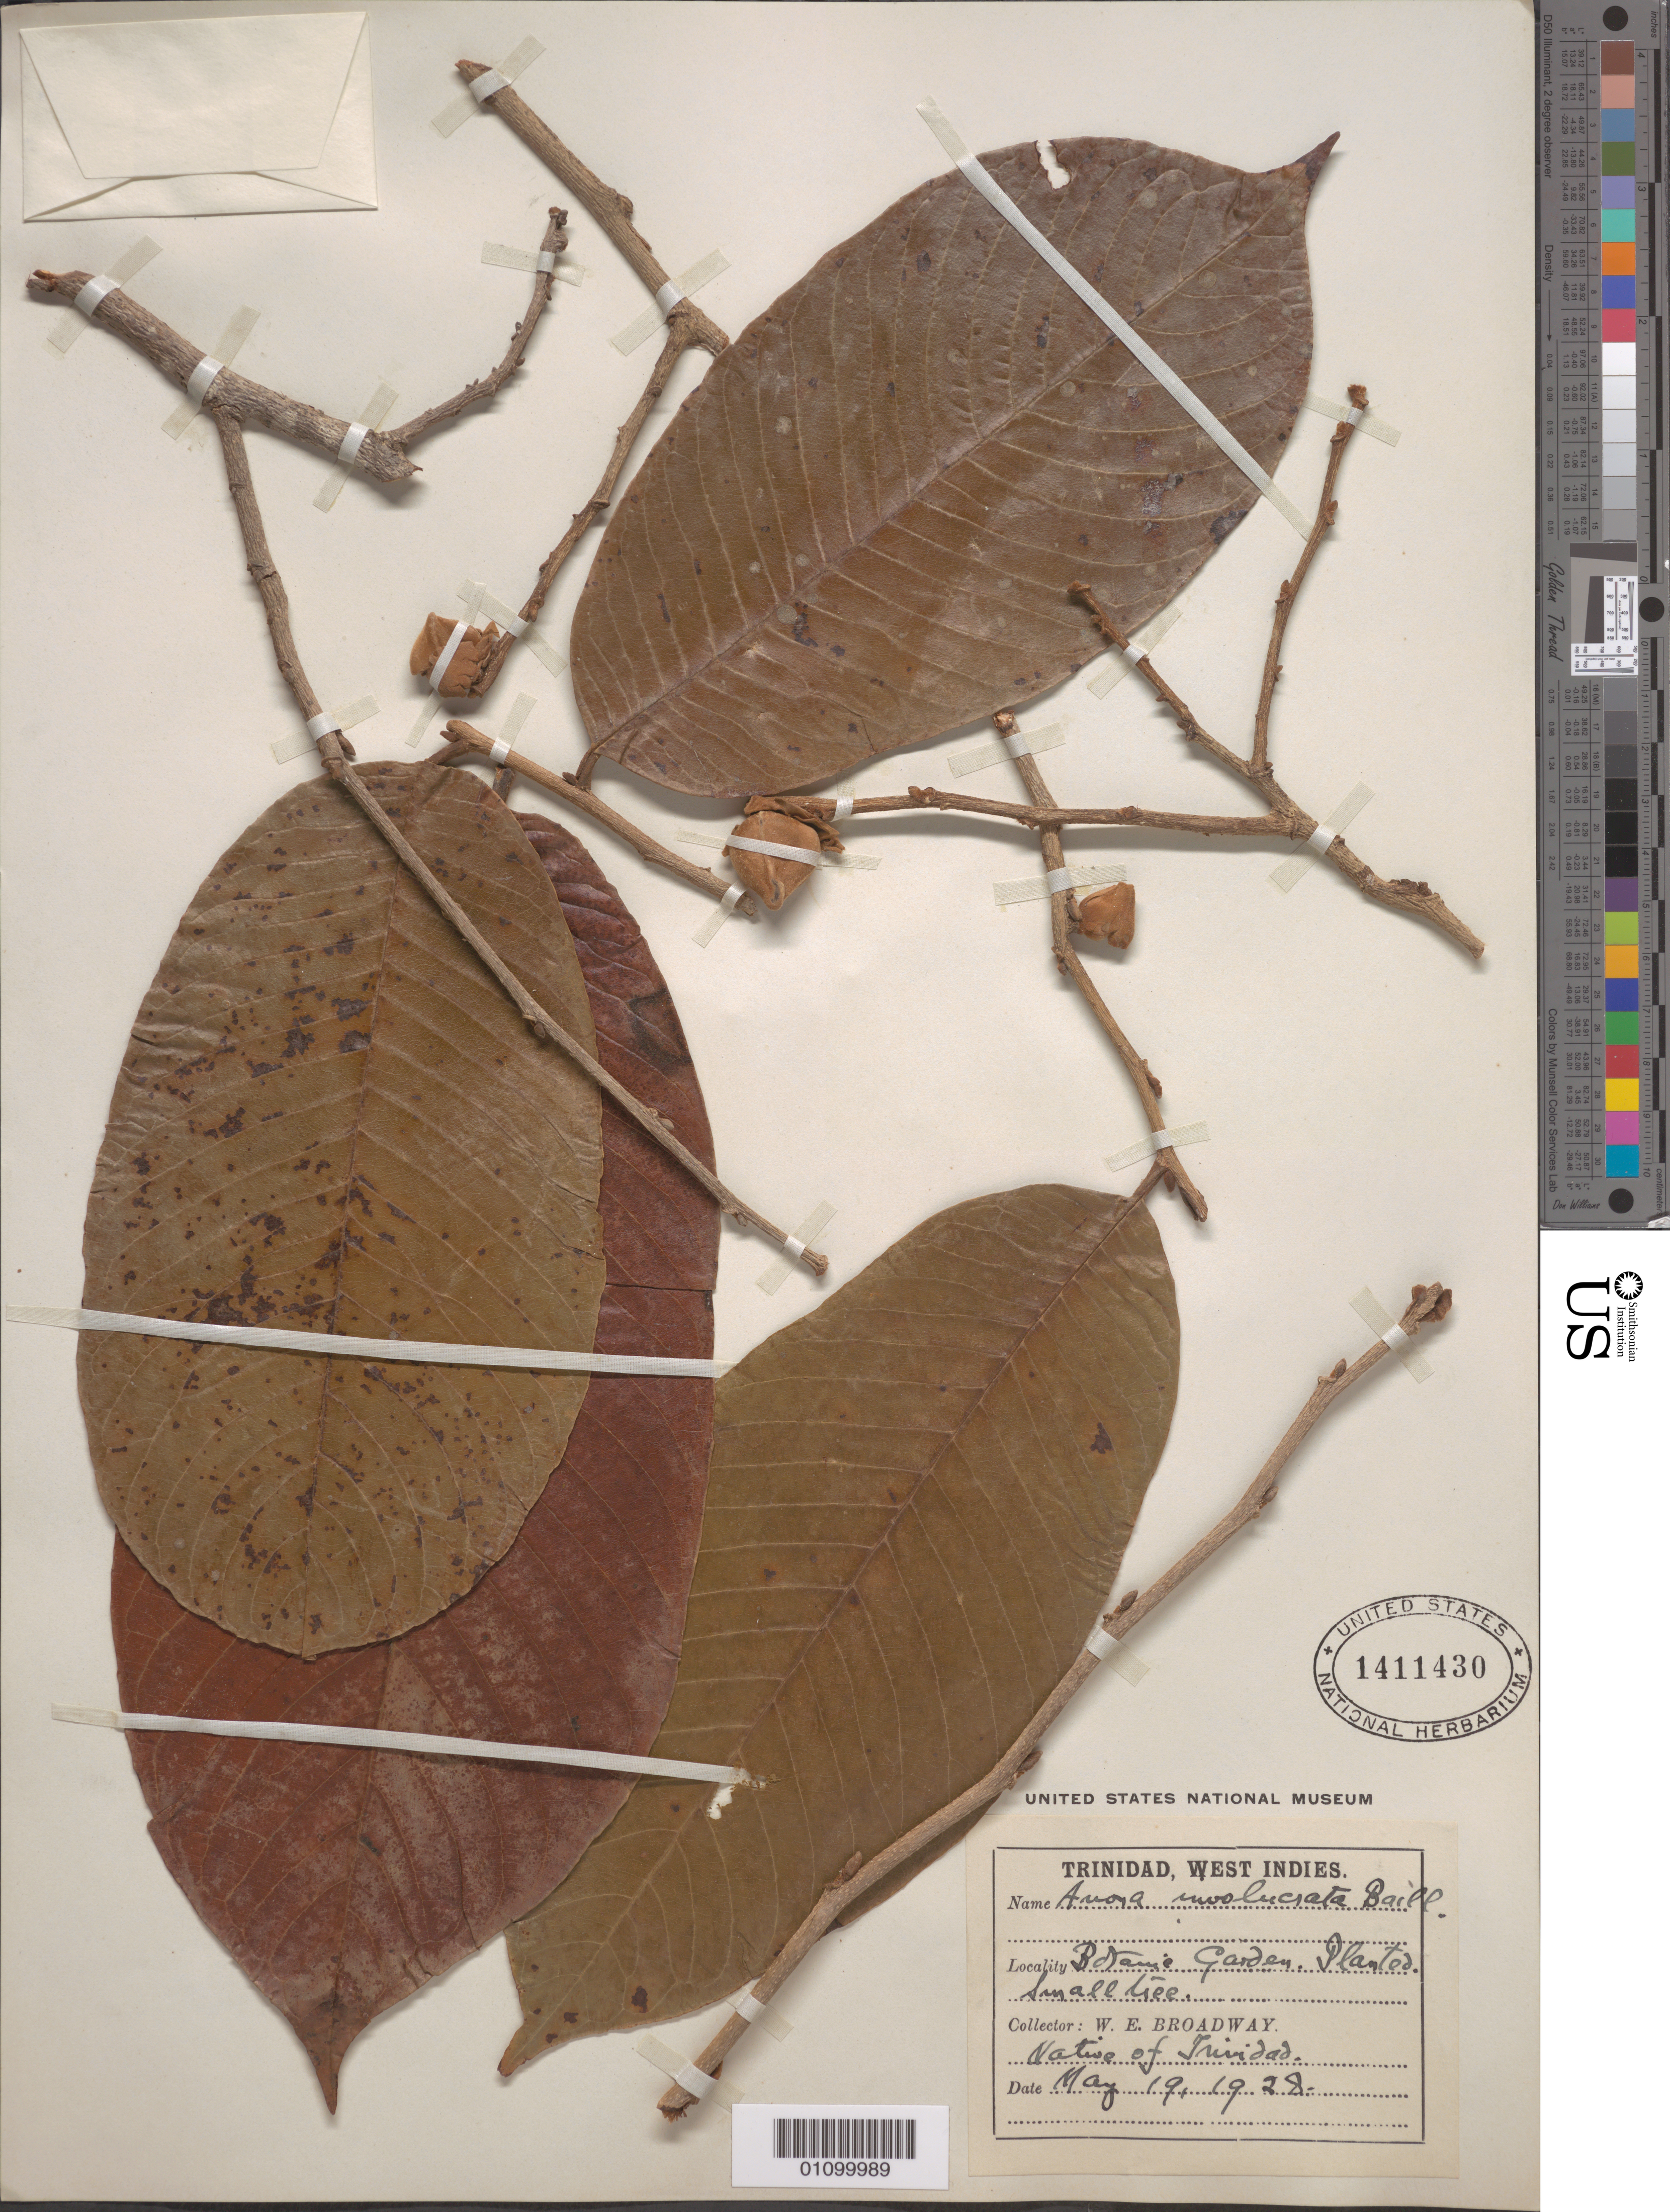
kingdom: Plantae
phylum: Tracheophyta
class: Magnoliopsida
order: Magnoliales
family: Annonaceae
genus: Annona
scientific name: Annona purpurea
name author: Moc. & Sessé ex Dunal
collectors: W. E. Broadway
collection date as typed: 19 May 1928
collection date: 1928-05-19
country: Trinidad and Tobago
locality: Botanical Garden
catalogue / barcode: US 1411430